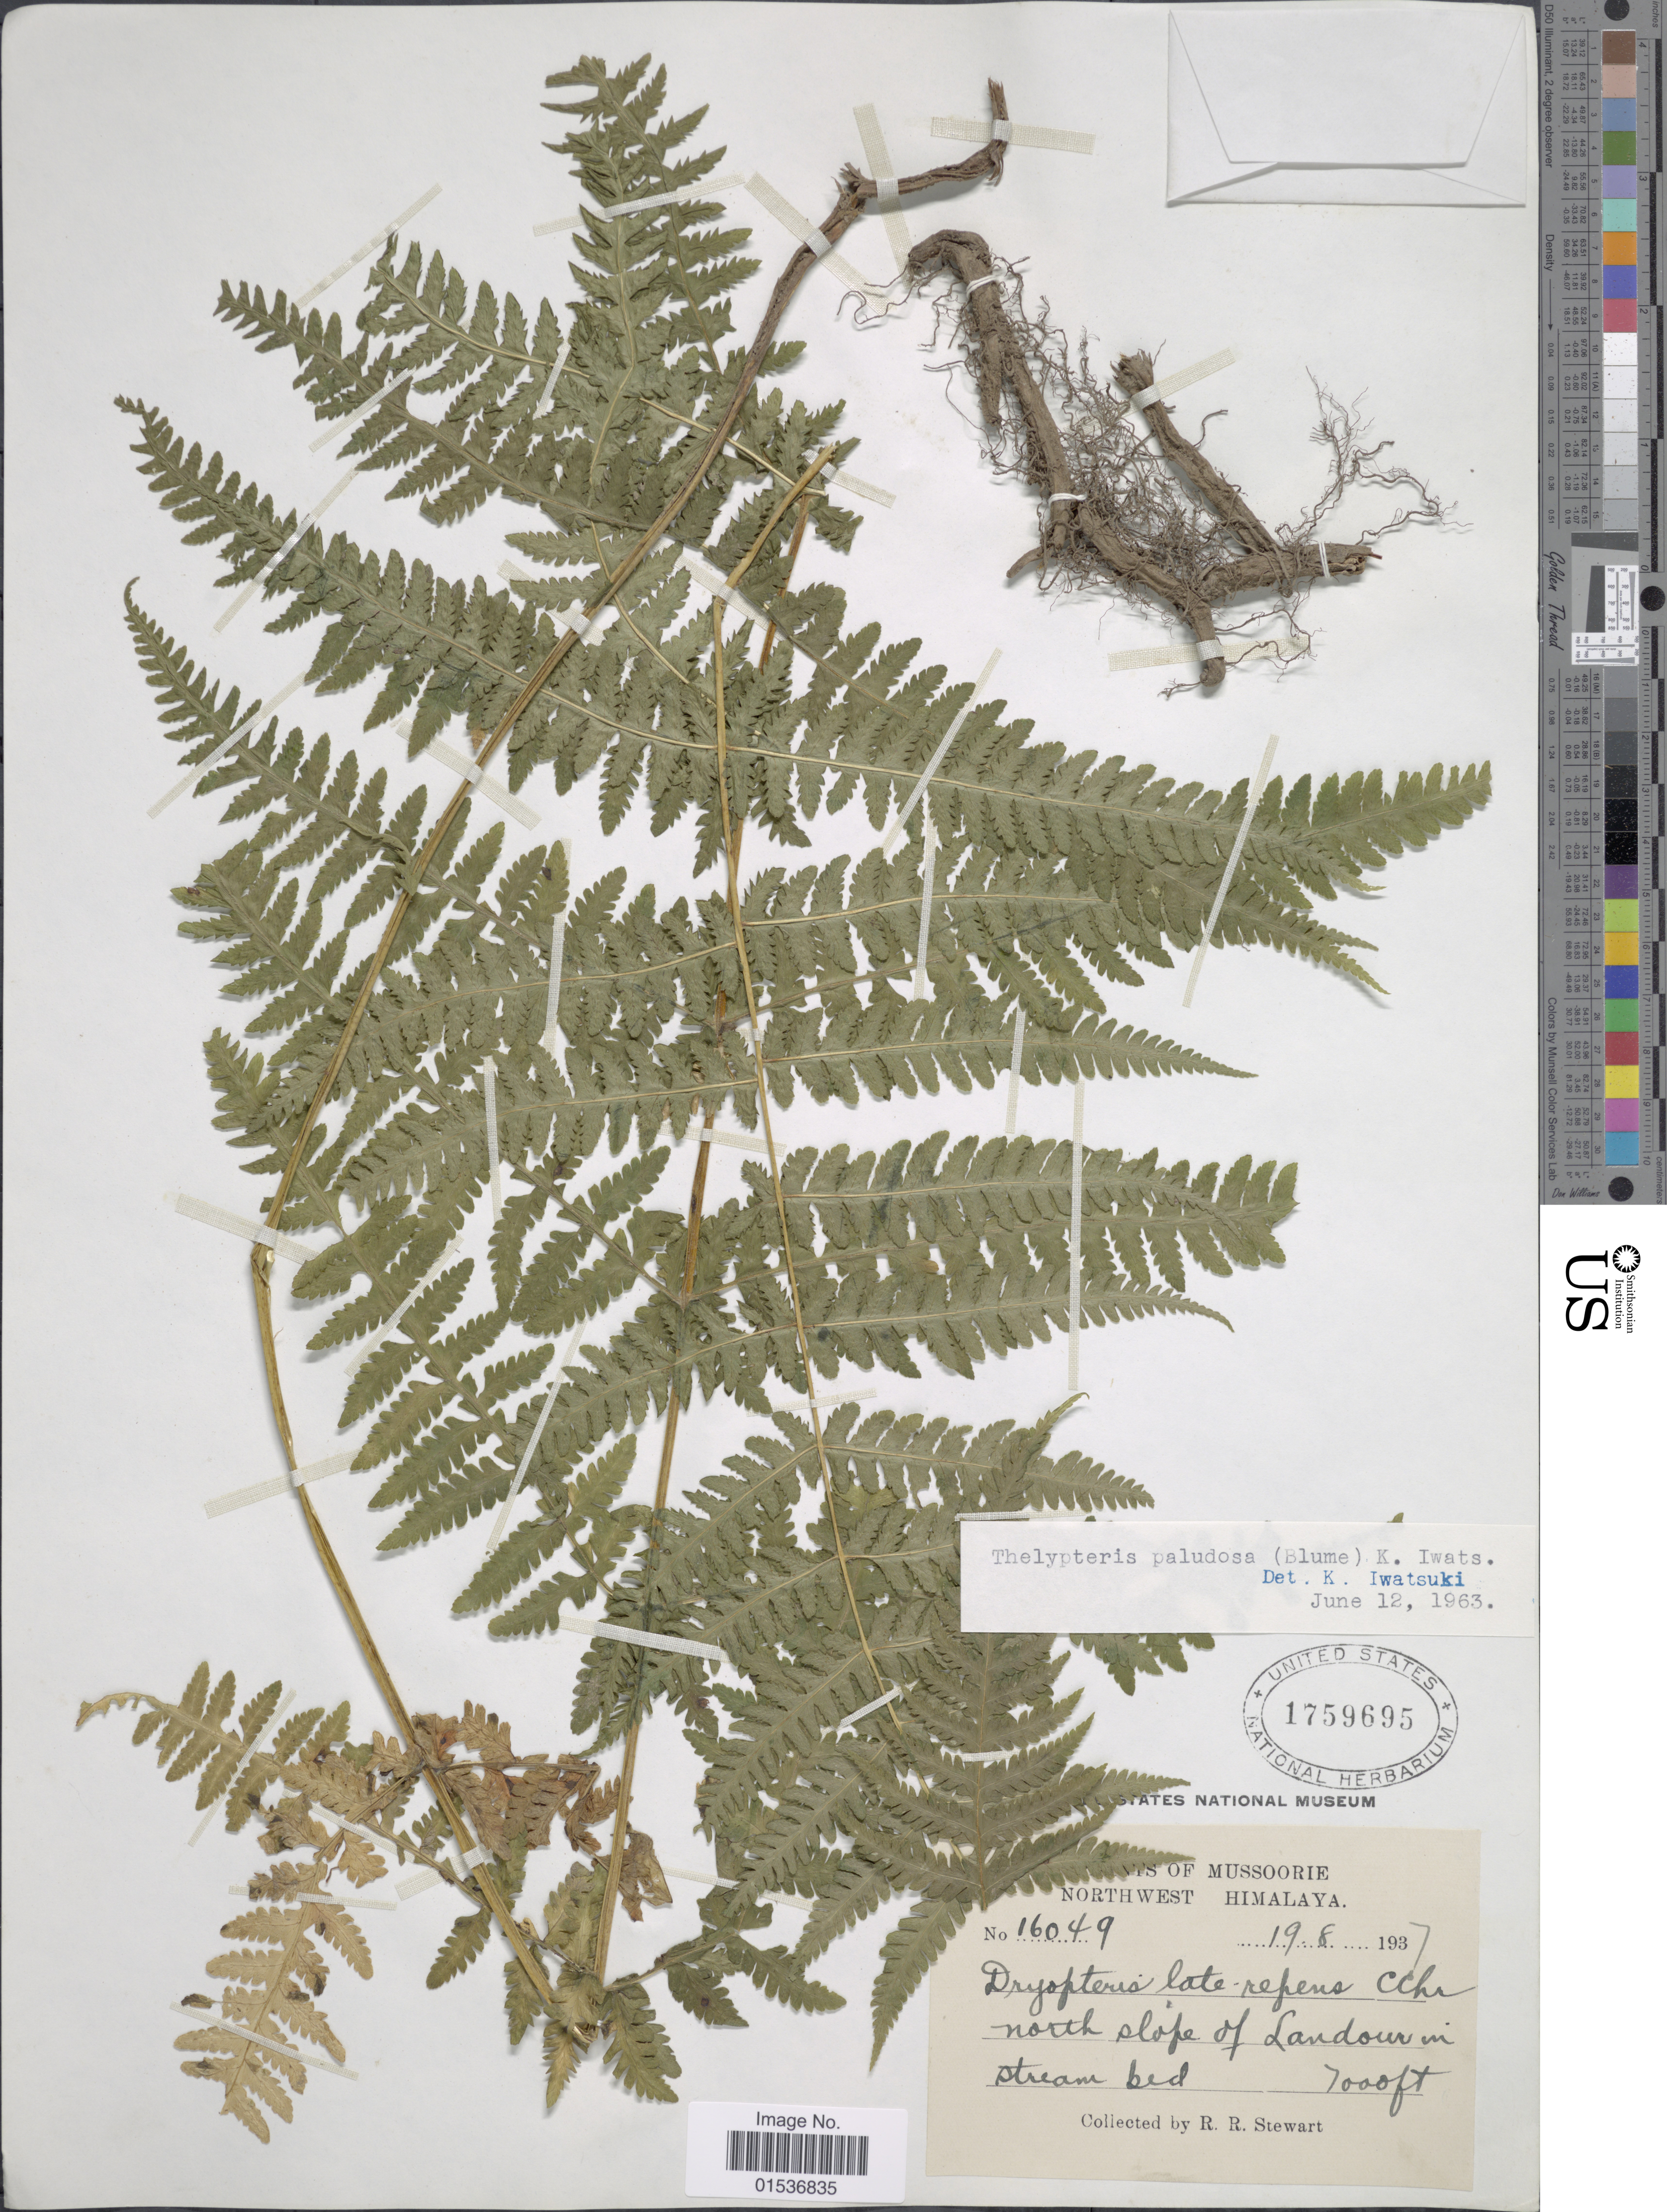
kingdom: Plantae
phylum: Tracheophyta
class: Polypodiopsida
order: Polypodiales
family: Thelypteridaceae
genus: Pseudophegopteris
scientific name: Pseudophegopteris pyrrhorachis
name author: (Kunze) Ching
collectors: R. R. Stewart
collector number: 16049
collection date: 1937-08-19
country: India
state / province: Uttarakhand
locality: Mussoorie, Northwest Himalaya. North slope of Landour in stream bed.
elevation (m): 2134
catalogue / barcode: US 1759695